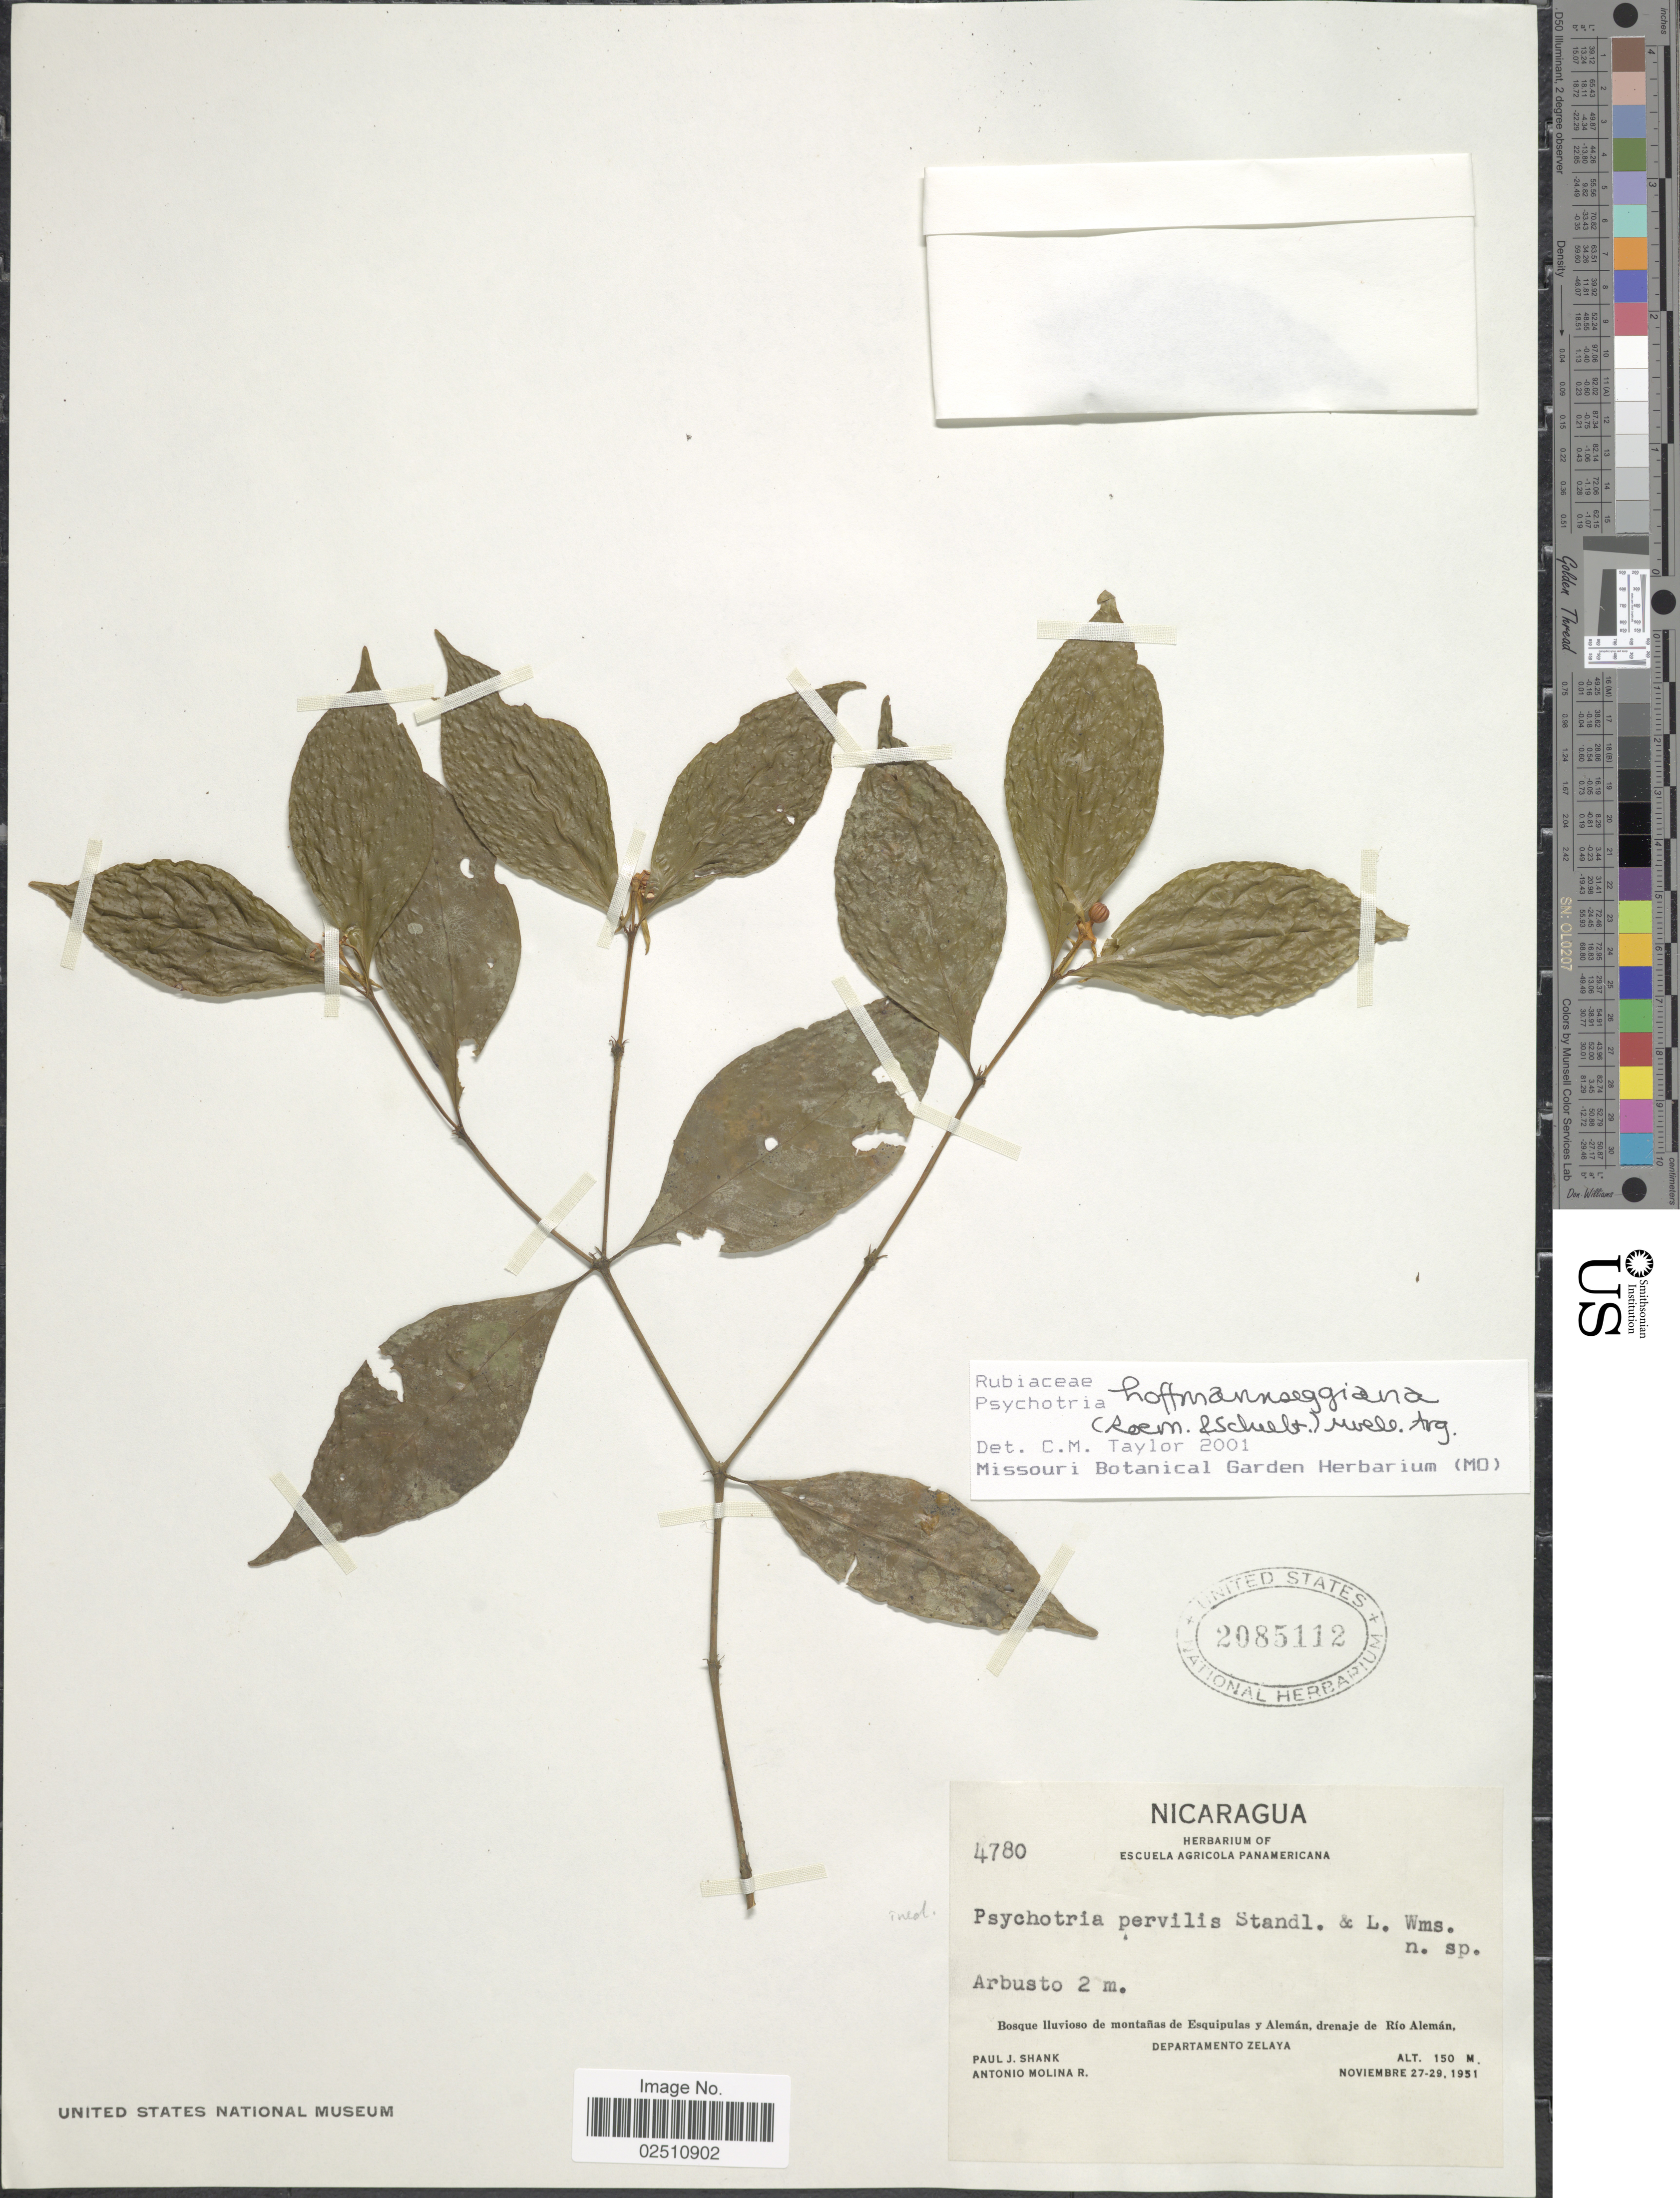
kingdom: Plantae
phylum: Tracheophyta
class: Magnoliopsida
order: Gentianales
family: Rubiaceae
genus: Psychotria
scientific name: Psychotria hoffmannseggiana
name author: (Willd. ex Roem. & Schult.) Müll. Arg.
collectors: P. J. Shank & A. Molina R.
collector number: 4780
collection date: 1951-11-27/1951-11-29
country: Nicaragua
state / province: Atlantico Norte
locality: Bosque Iluvioso de montanas de Esquipulas y Aleman, drenaje de Rio Aleman, Departamento Zelaya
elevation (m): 150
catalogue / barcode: US 2085112